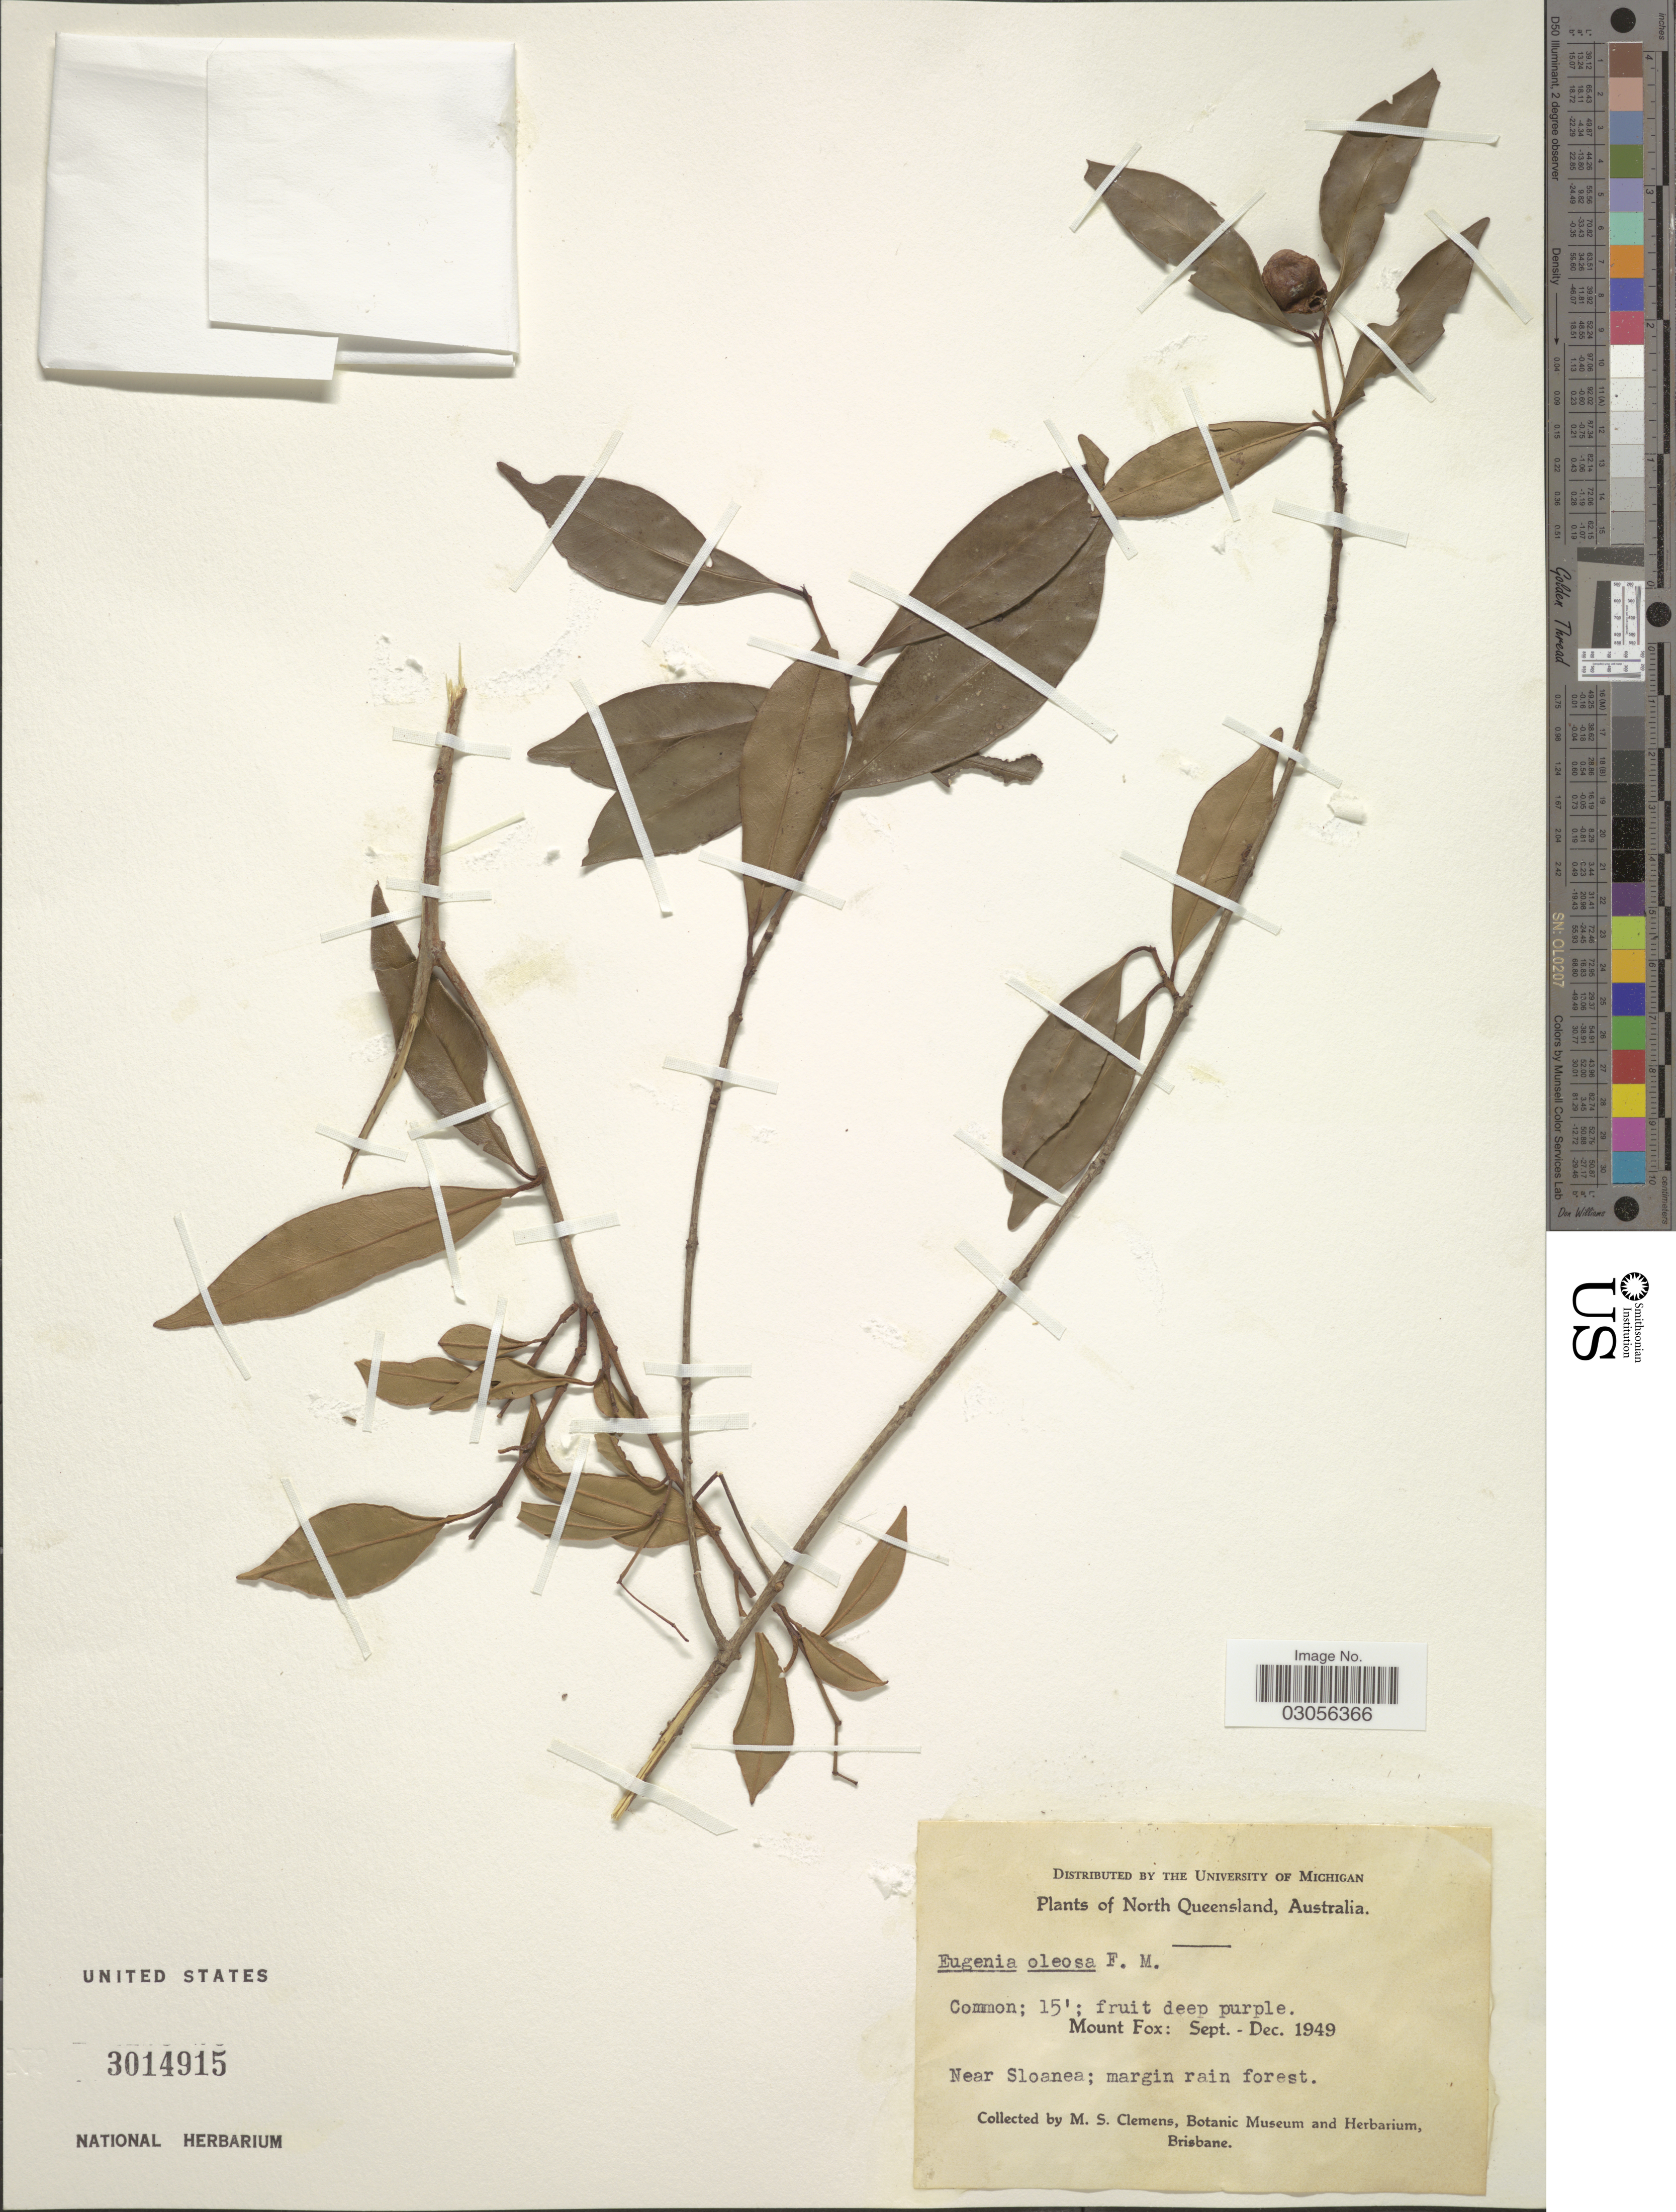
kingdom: Plantae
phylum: Tracheophyta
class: Magnoliopsida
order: Myrtales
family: Myrtaceae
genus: Syzygium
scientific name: Syzygium oleosum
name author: (F. Muell.) B. Hyland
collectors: M. S. Clemens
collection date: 1949-09/1949-12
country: Australia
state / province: Queensland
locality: North Queensland. Mount Fox. Near Sloanea.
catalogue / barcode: US 3014915